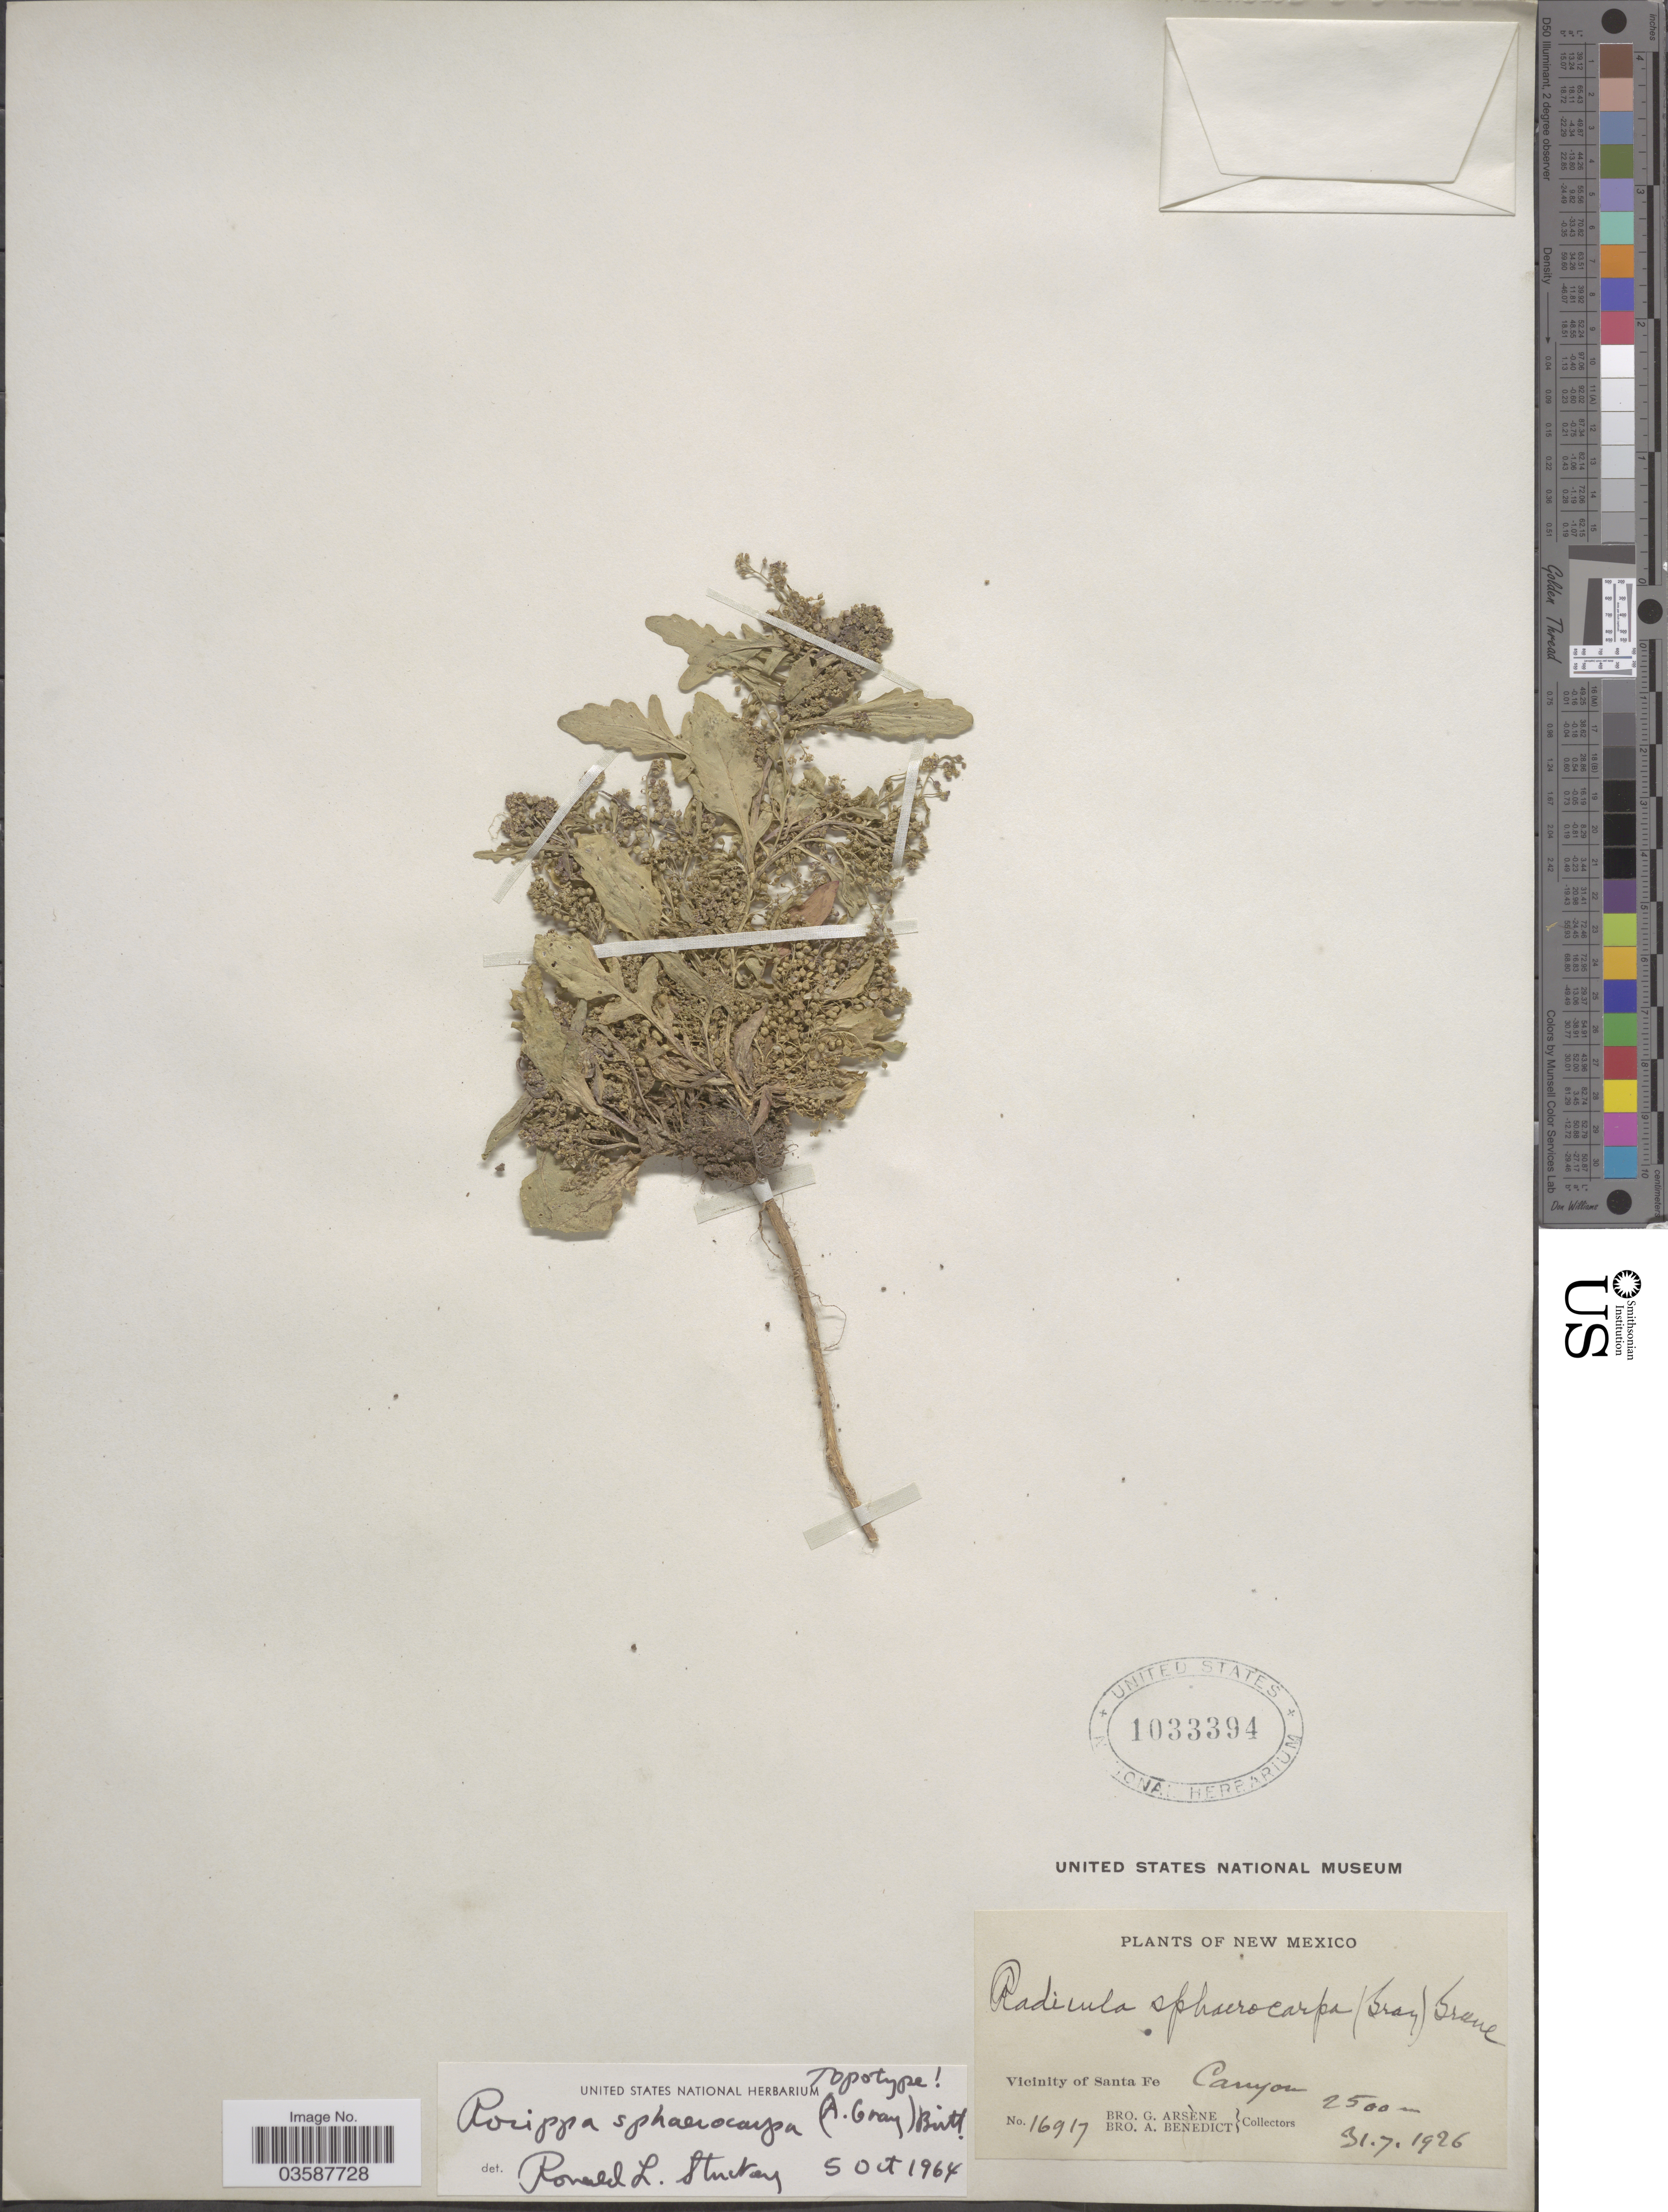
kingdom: Plantae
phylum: Tracheophyta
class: Magnoliopsida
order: Brassicales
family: Brassicaceae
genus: Rorippa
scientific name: Rorippa sphaerocarpa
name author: Britton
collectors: Bro. G. Arsène & Bro. A. Benedict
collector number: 16917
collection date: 1926-07-31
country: United States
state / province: New Mexico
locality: Vicinity of Santa Fe Canyon.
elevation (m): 2500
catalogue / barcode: US 1033394